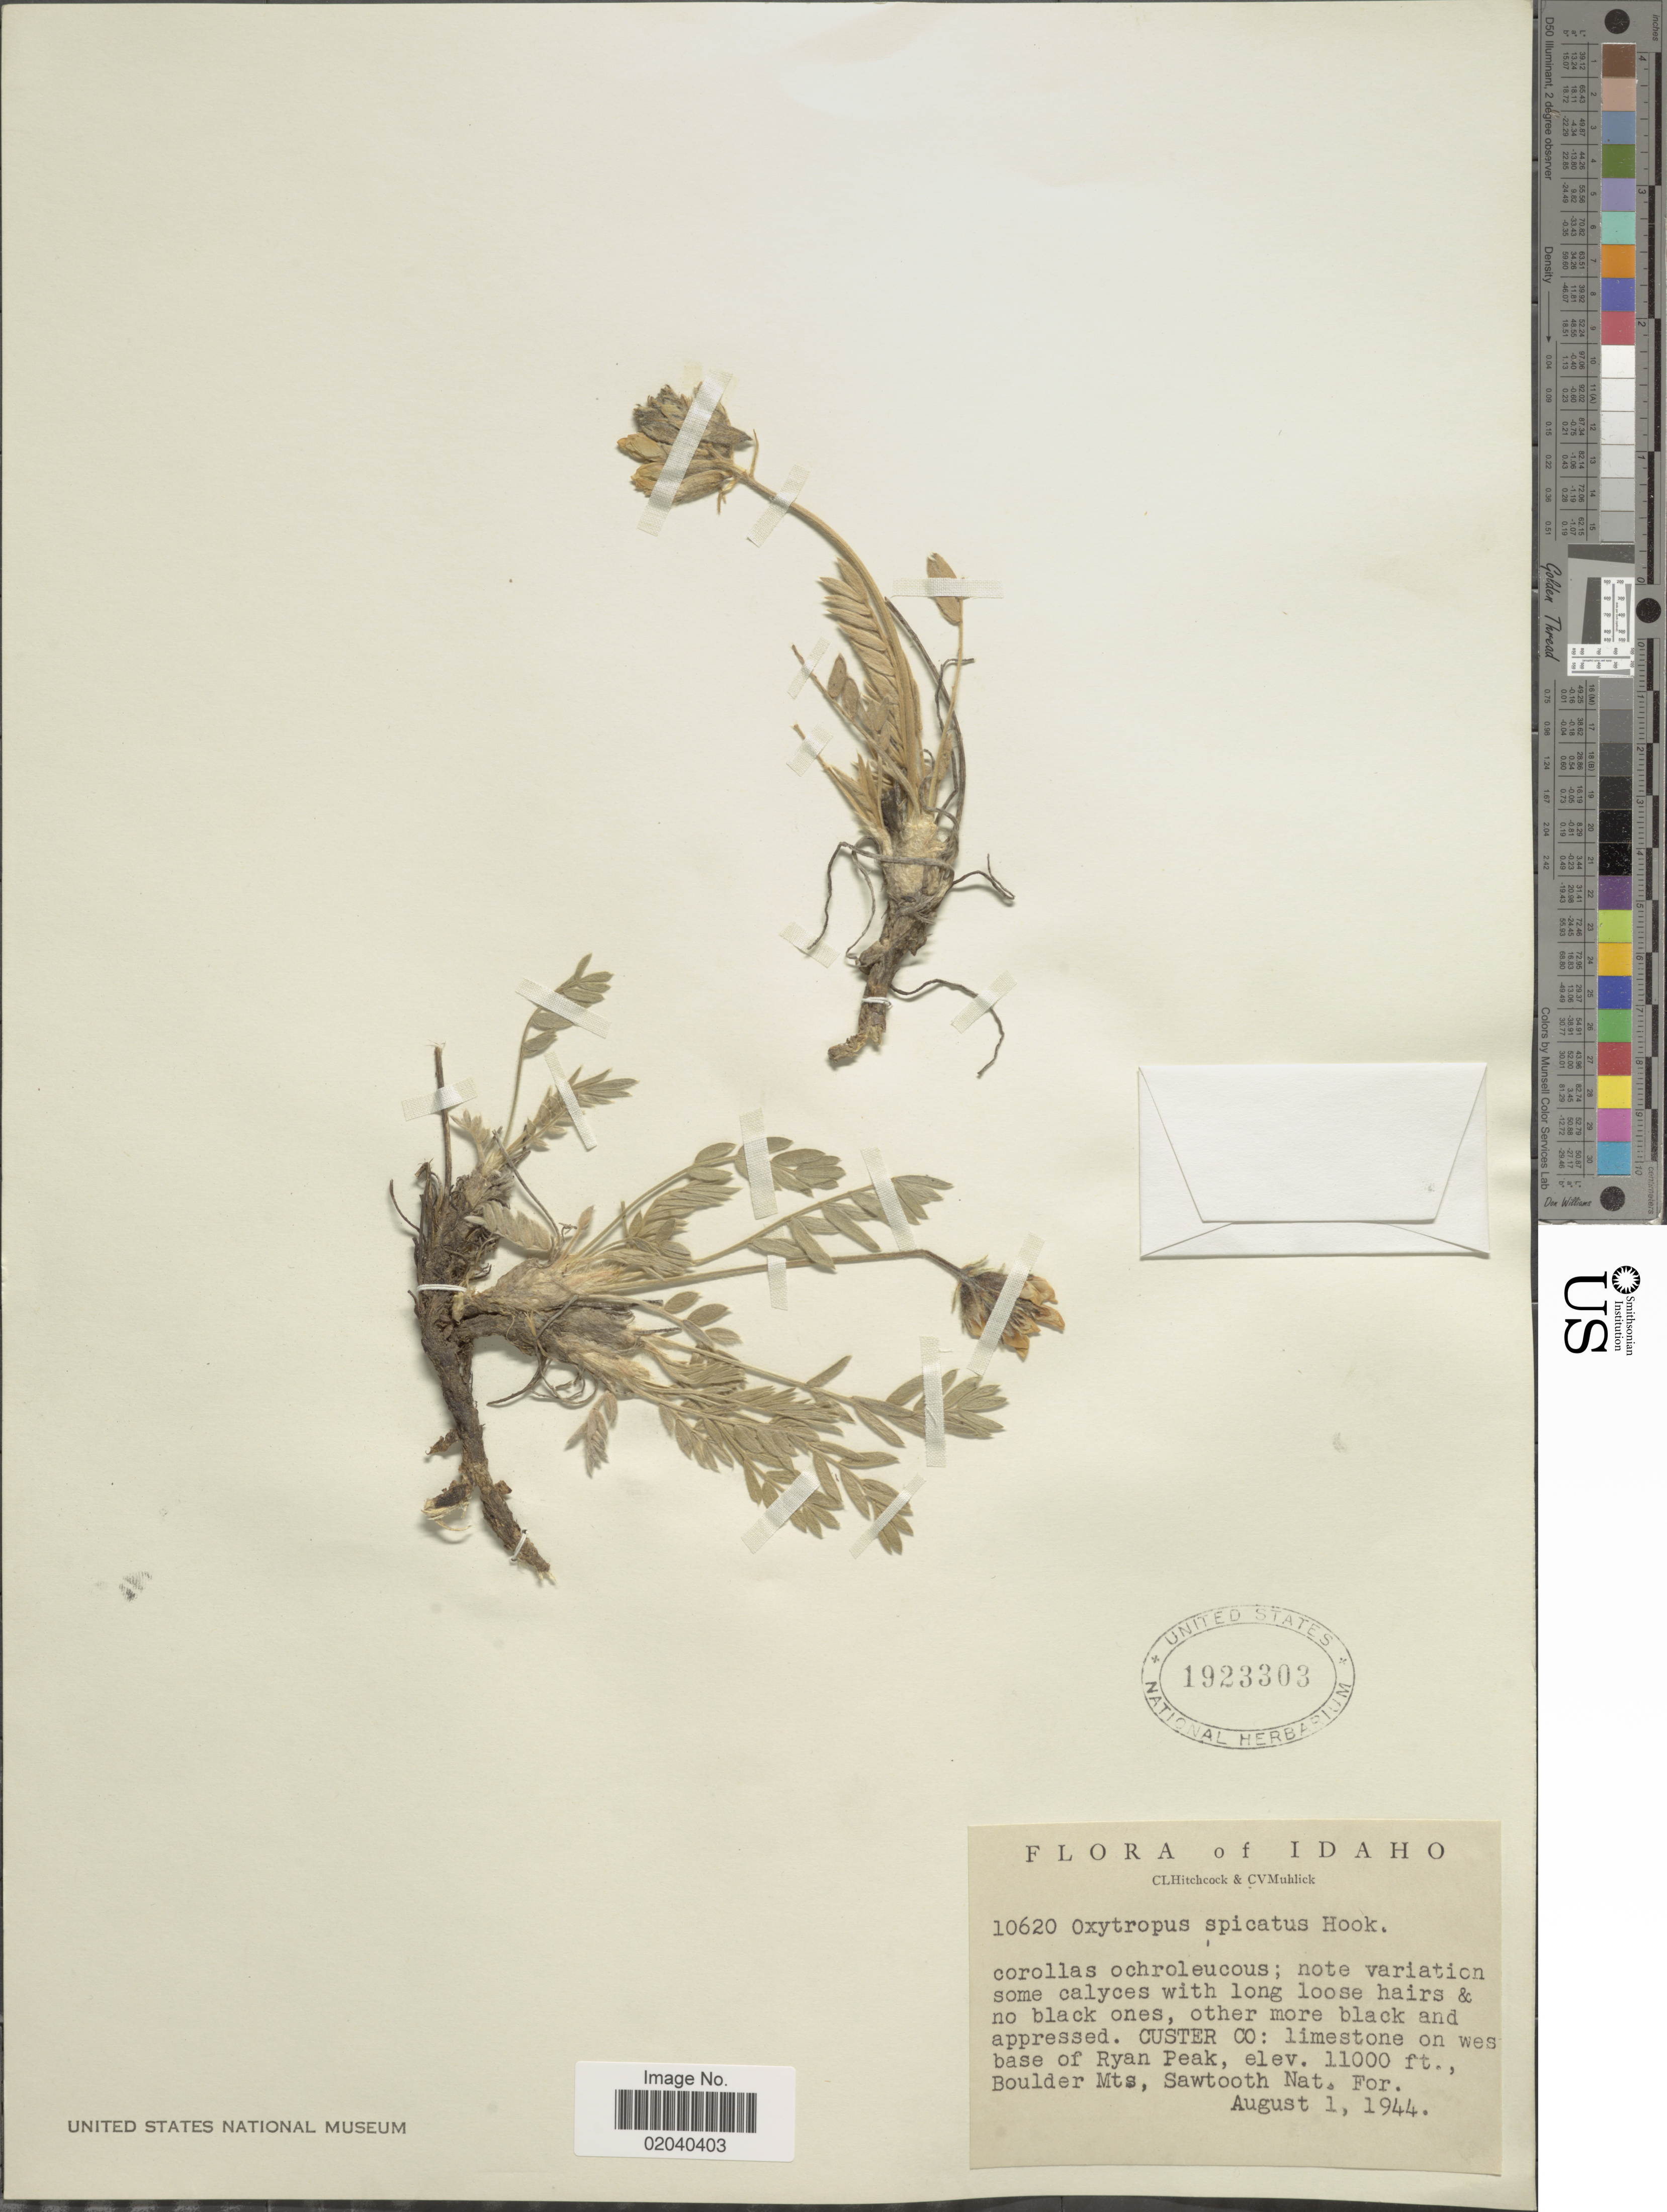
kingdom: Plantae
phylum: Tracheophyta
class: Magnoliopsida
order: Fabales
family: Fabaceae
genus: Oxytropis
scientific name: Oxytropis sericea var. spicata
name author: (Hook.) Barneby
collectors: C. L. Hitchcock & C. V. Muhlick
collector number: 10620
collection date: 1944-08-01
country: United States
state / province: Idaho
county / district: Custer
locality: limestone on wes base of Ryan Peak, Boulder Mts, Sawtooth Nat. For.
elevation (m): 3353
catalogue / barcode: US 1923303